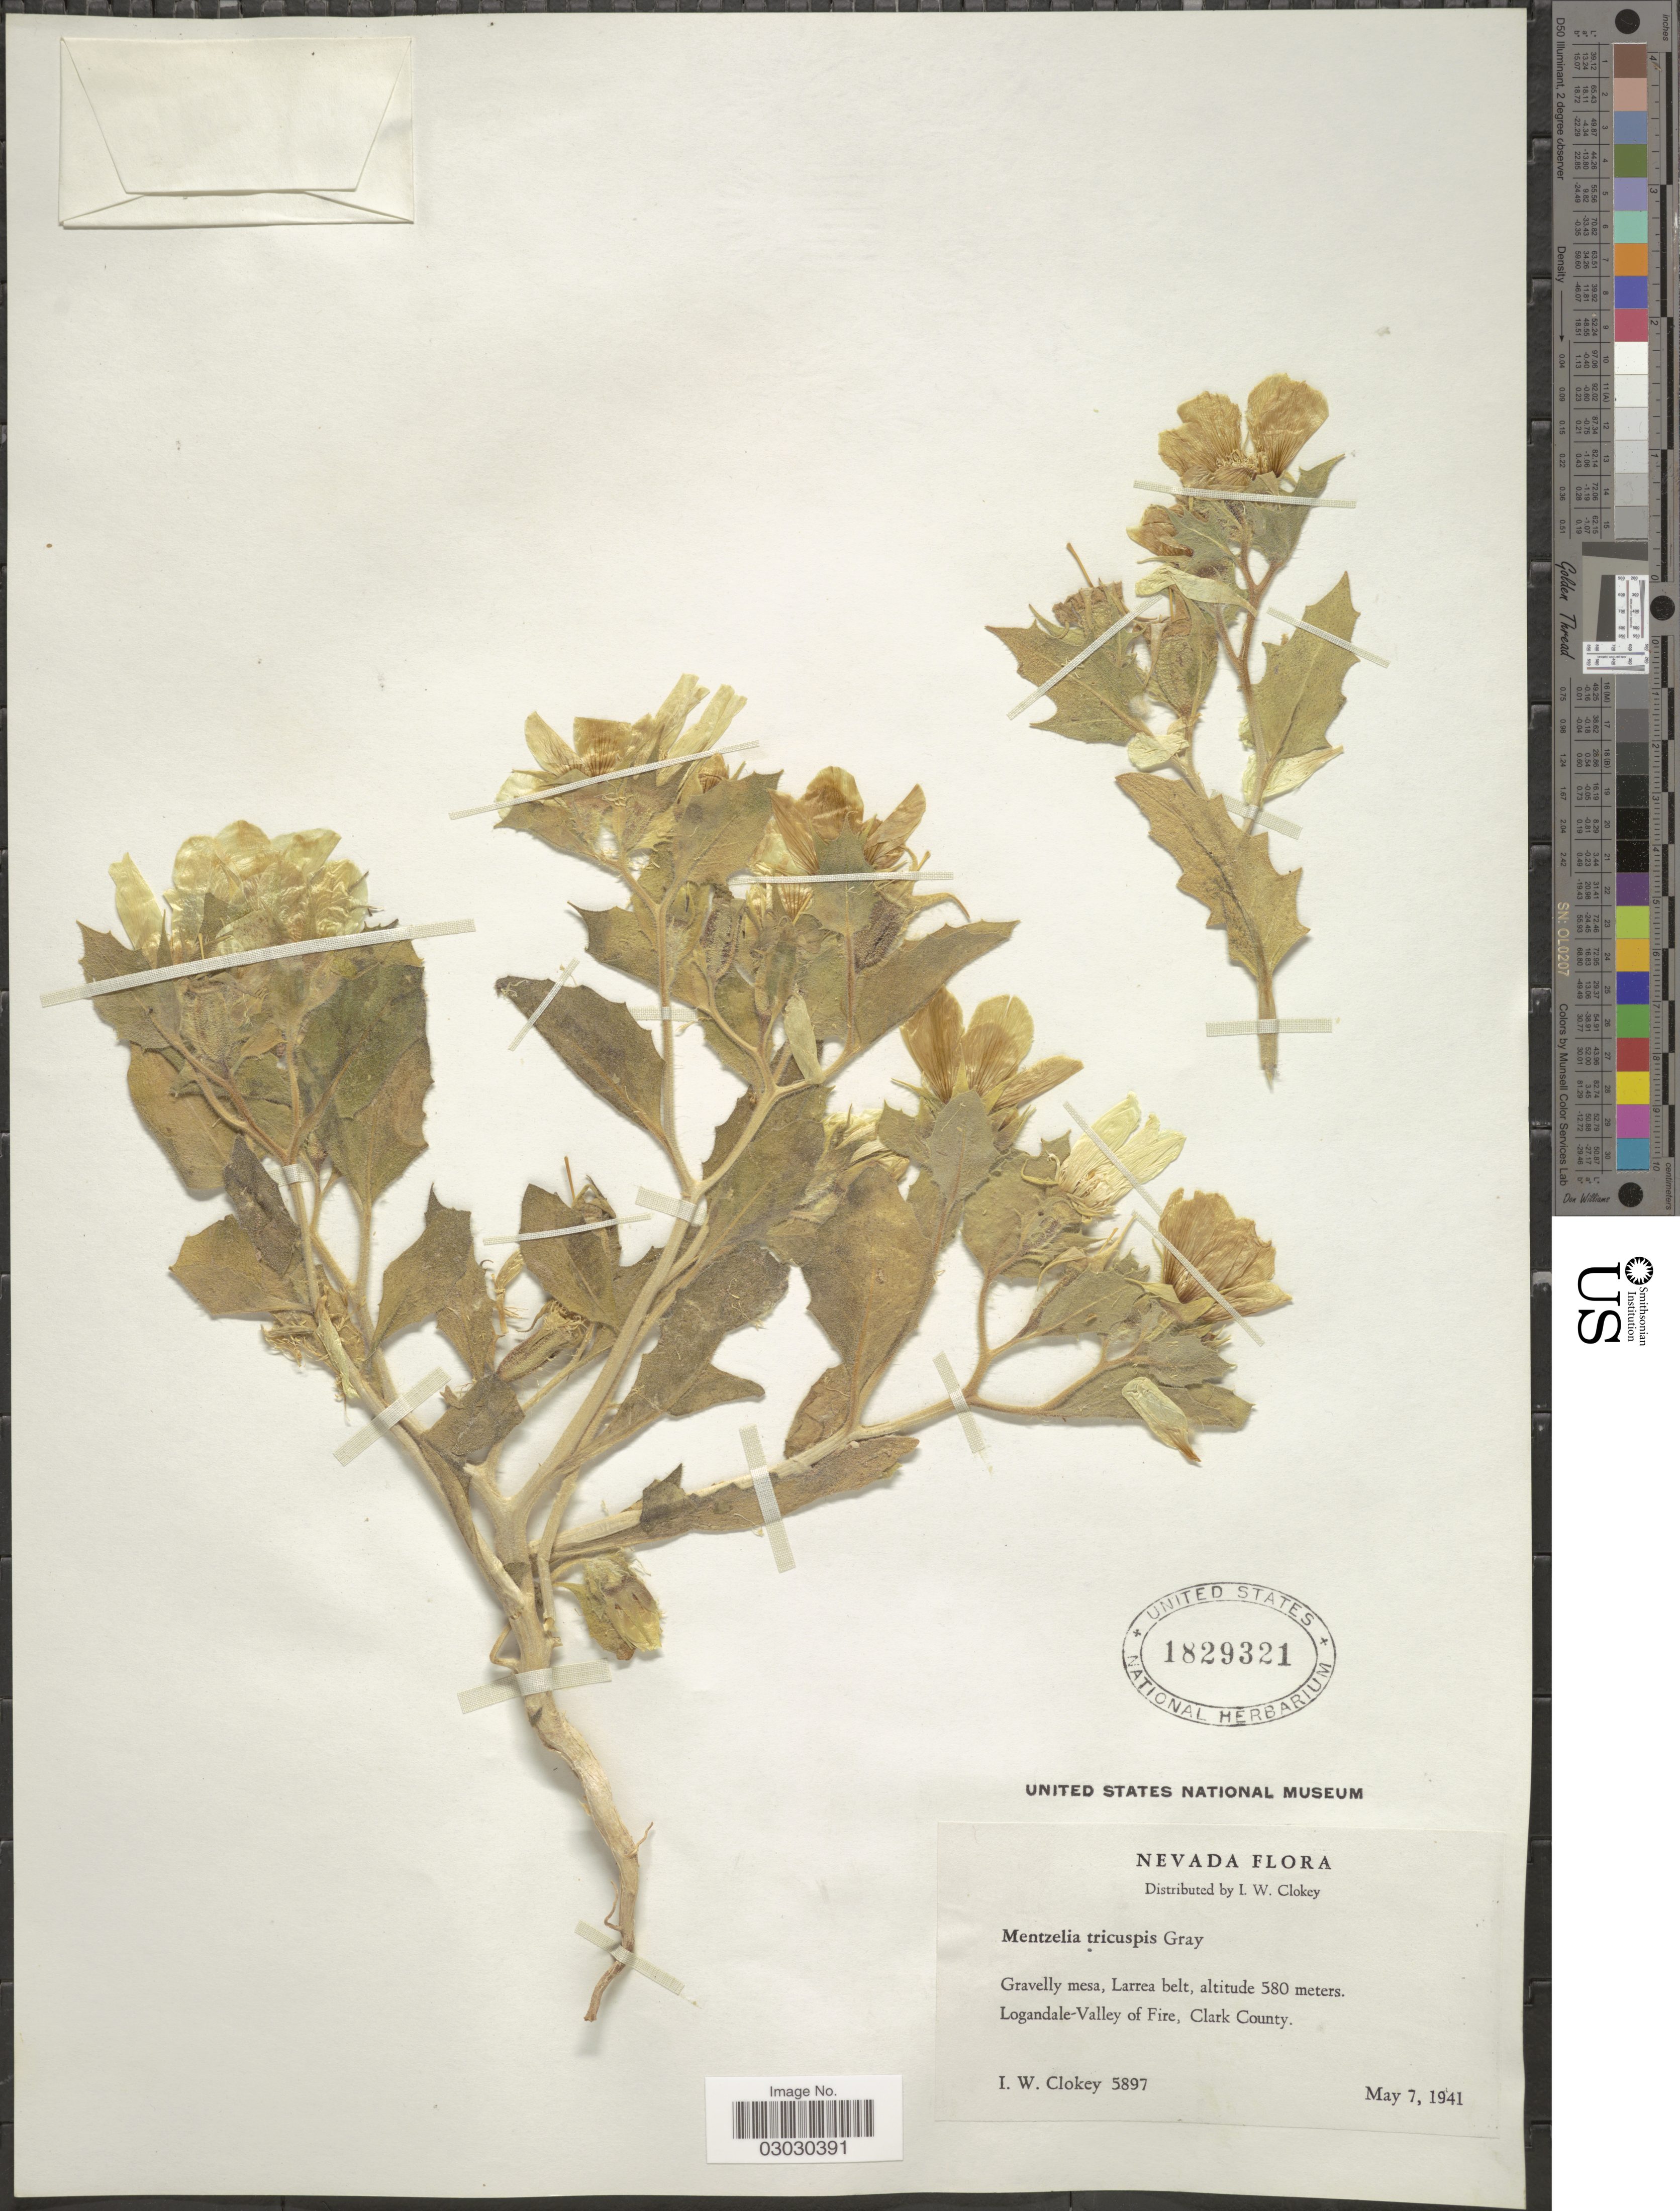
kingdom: Plantae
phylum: Tracheophyta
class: Magnoliopsida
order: Cornales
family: Loasaceae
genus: Mentzelia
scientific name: Mentzelia tricuspis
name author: A. Gray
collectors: I. W. Clokey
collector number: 5897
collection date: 1941-05-07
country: United States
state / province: Nevada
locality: Gravelly mesa, Larrea belt. Longandale-Valley of Fire, Clark County.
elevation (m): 580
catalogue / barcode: US 1829321